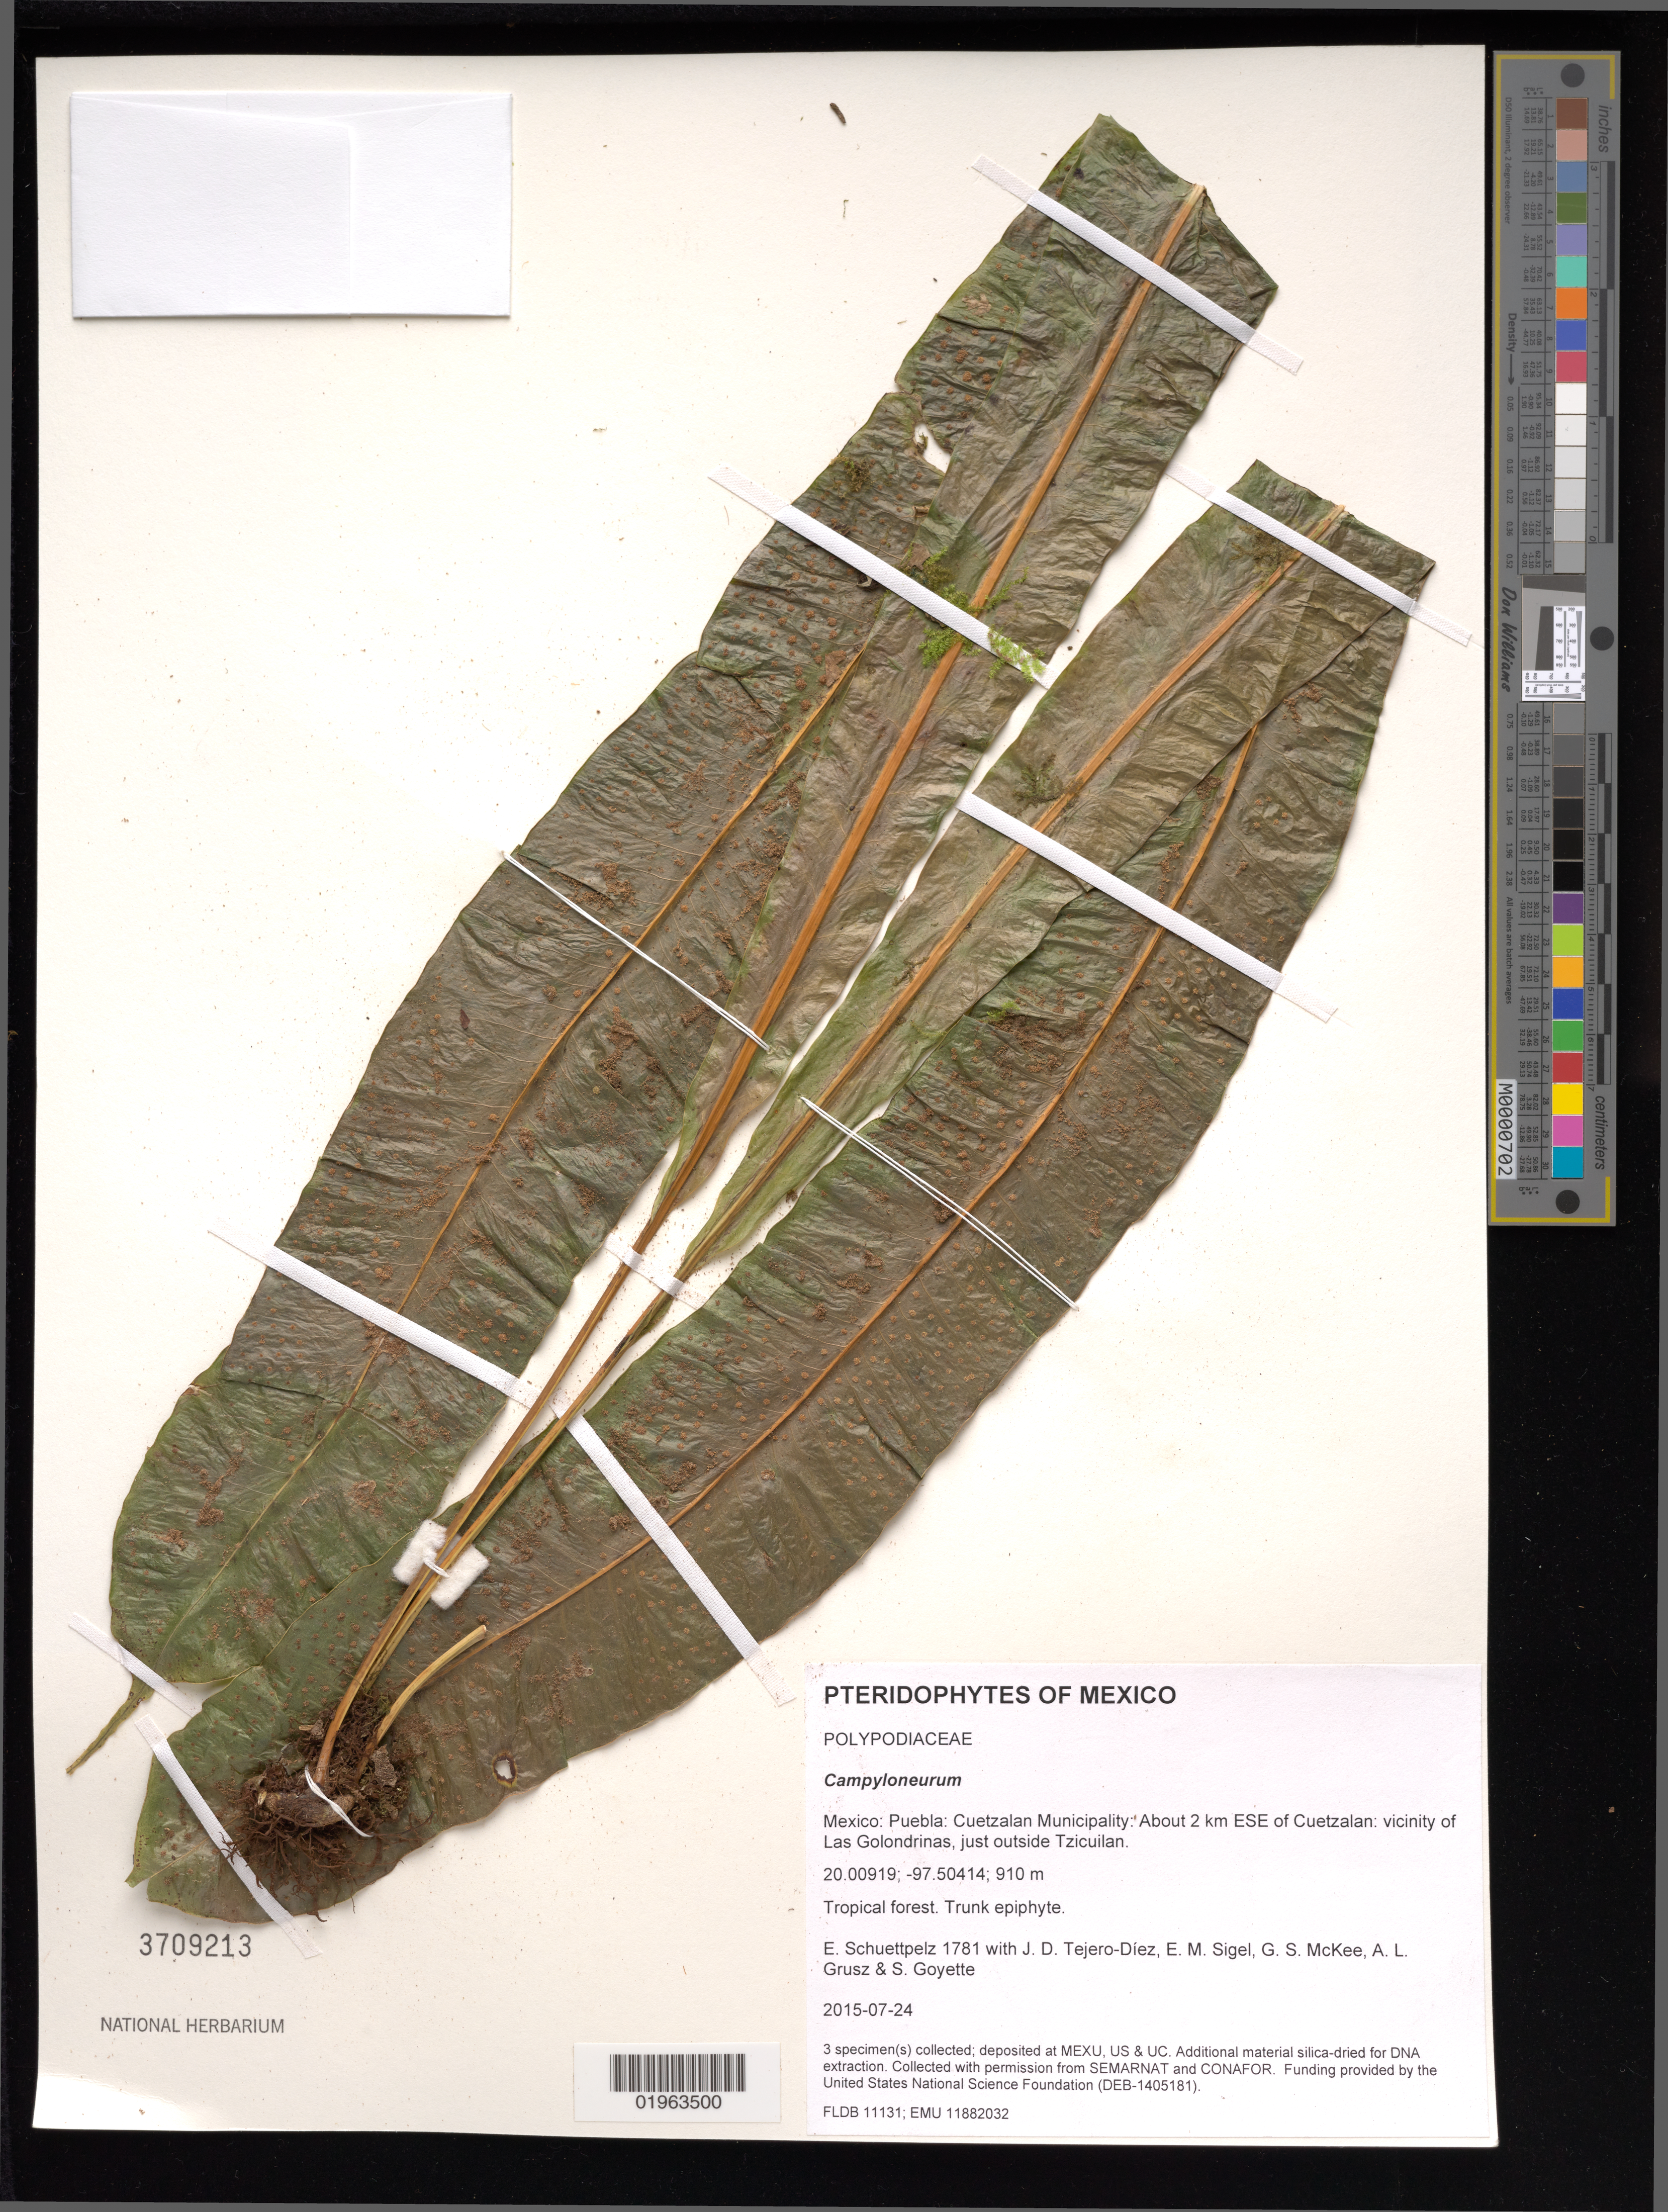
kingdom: Plantae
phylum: Tracheophyta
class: Polypodiopsida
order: Polypodiales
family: Polypodiaceae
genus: Campyloneurum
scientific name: Campyloneurum sp.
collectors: E. Schuettpelz, D. Tejero-Díez, E. M. Sigel, G. S. McKee & A. Grusz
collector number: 1781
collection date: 2015-07-24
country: Mexico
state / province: Puebla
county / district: Cuetzalan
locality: About 2 km ESE of Cuetzalan: vicinity of Las Golondrinas, just outside Tzicuilan.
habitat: Tropical forest.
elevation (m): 910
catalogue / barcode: US 3709213